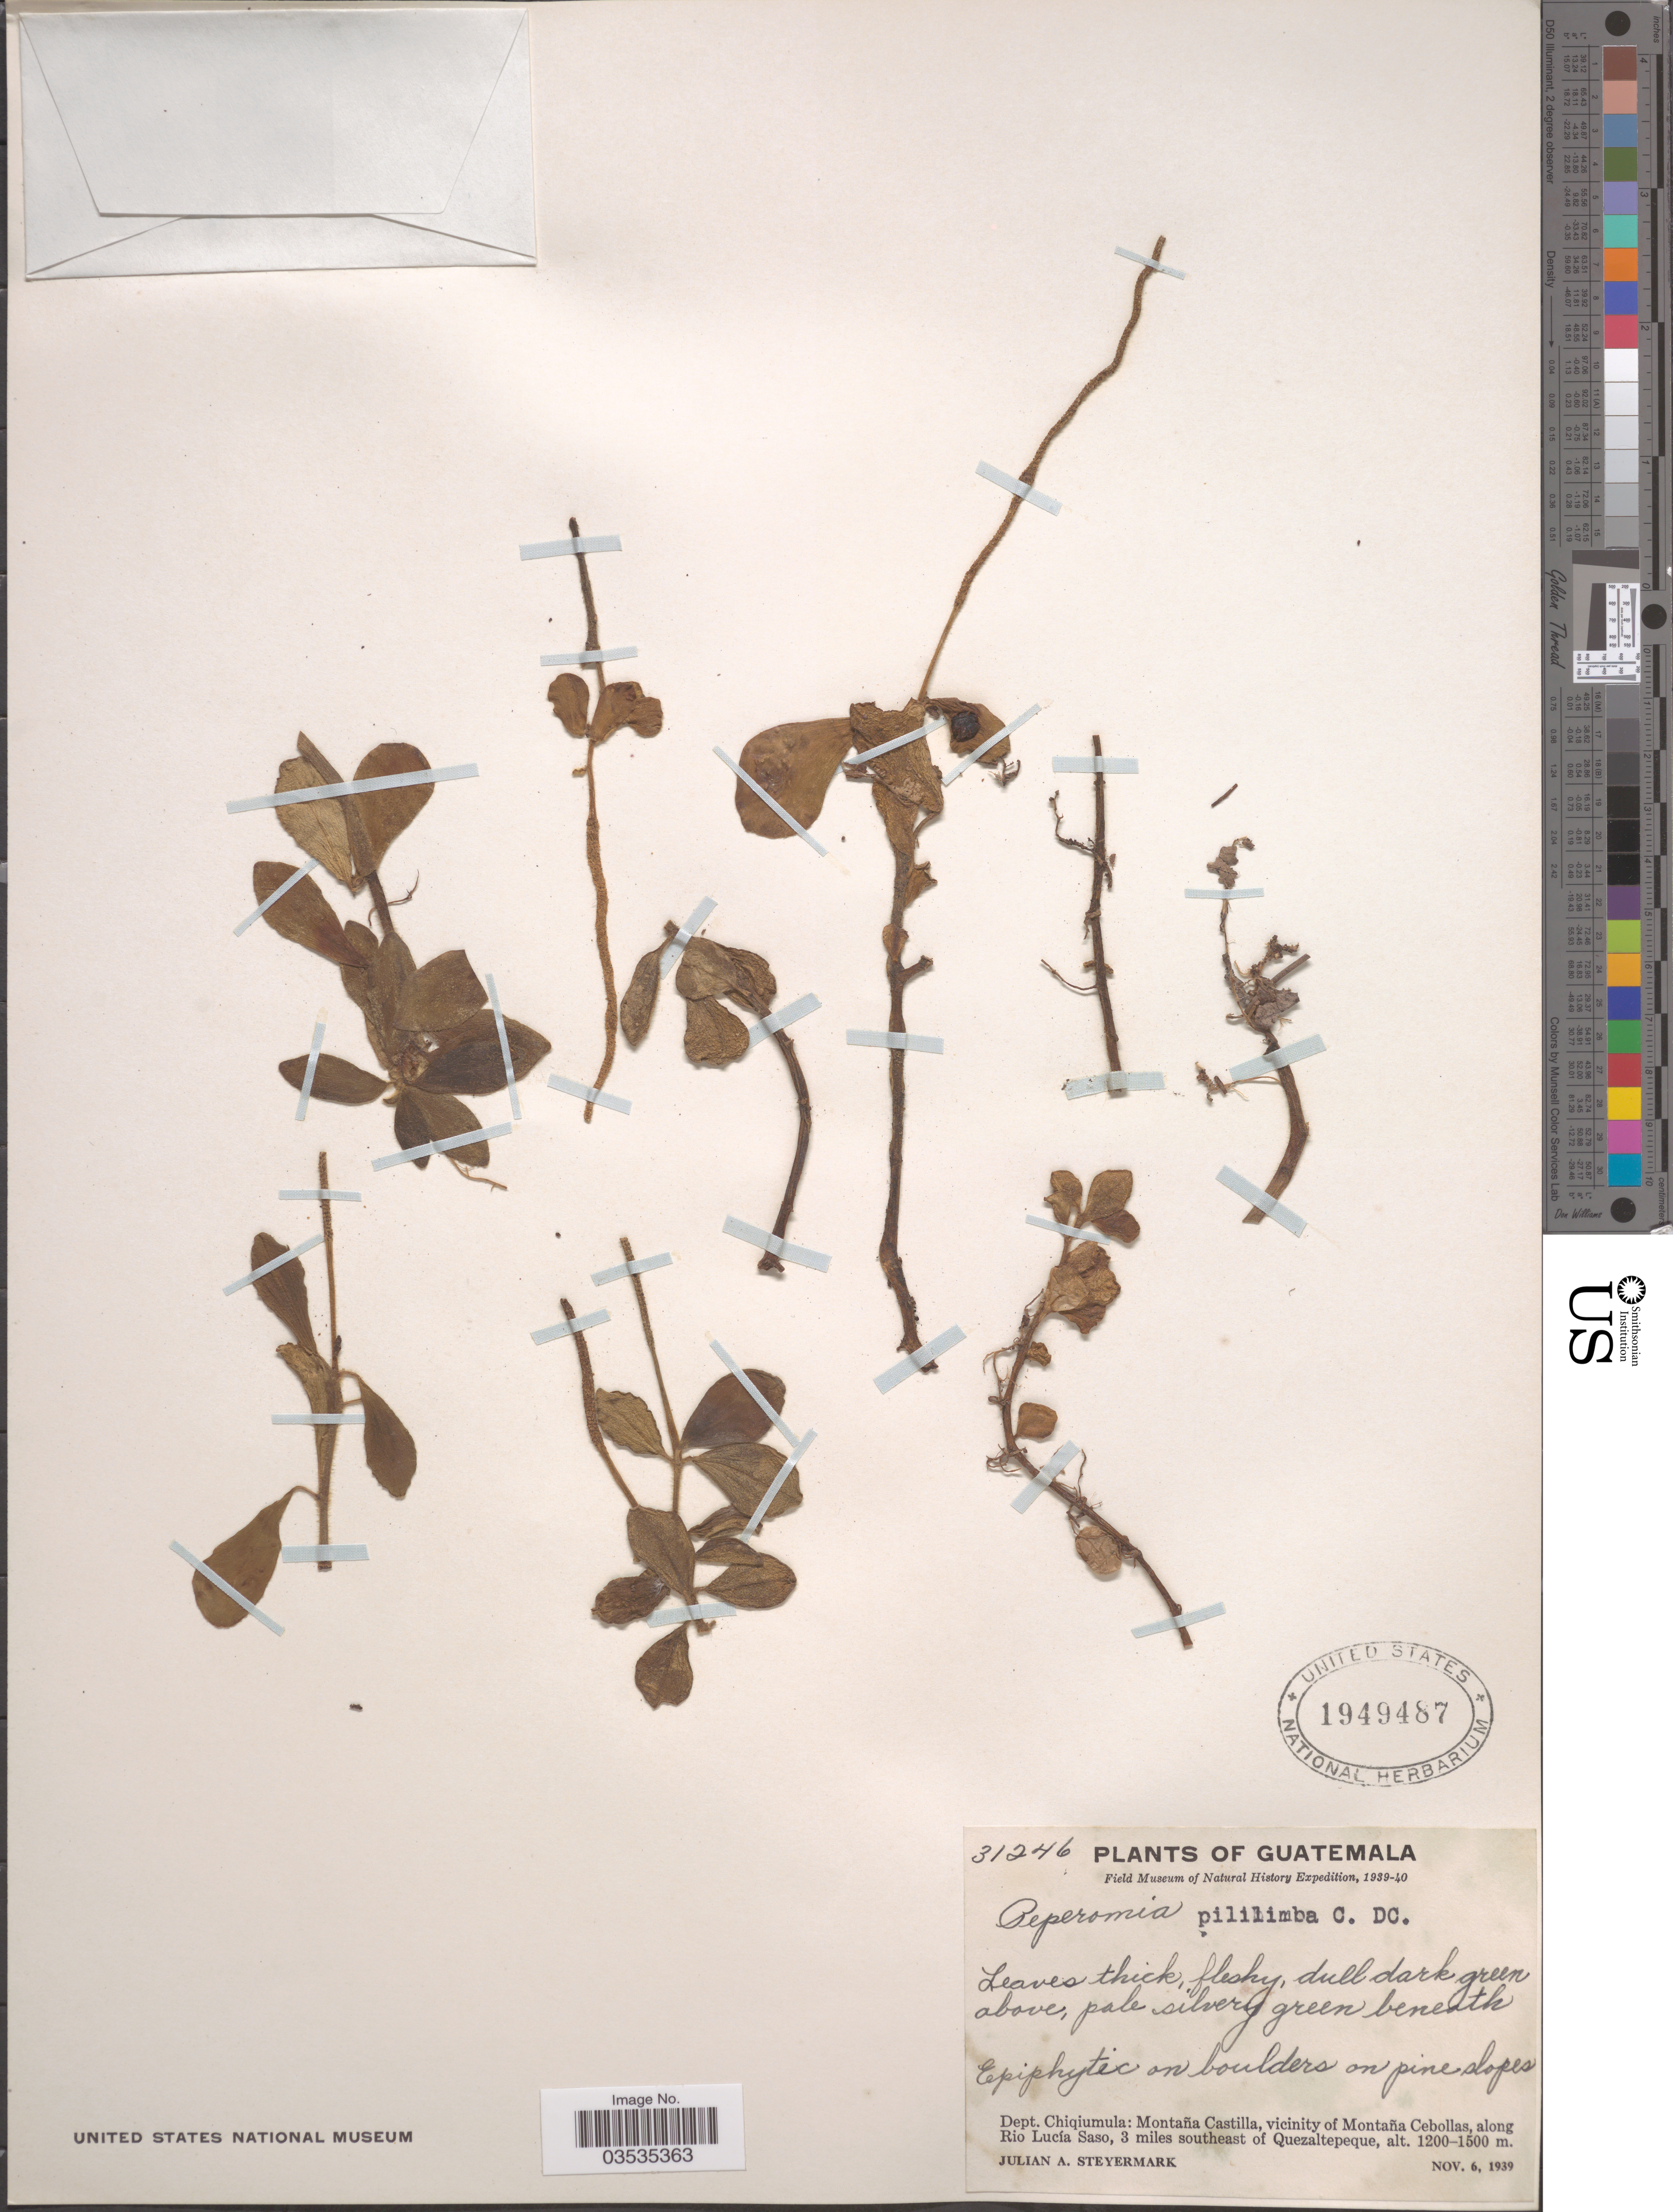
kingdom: Plantae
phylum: Tracheophyta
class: Magnoliopsida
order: Piperales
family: Piperaceae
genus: Peperomia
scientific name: Peperomia pililimba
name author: C. DC.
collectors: J. Steyermark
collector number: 31246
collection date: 1939-11-03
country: Guatemala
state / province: Chiquimula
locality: Dept. Chiquimula: Montaña castilla, vicinity of Montaña Cebollas, along Rio Lucía, 3 miles southeast of Quezaltepeque.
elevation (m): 1200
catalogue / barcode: US 1949487